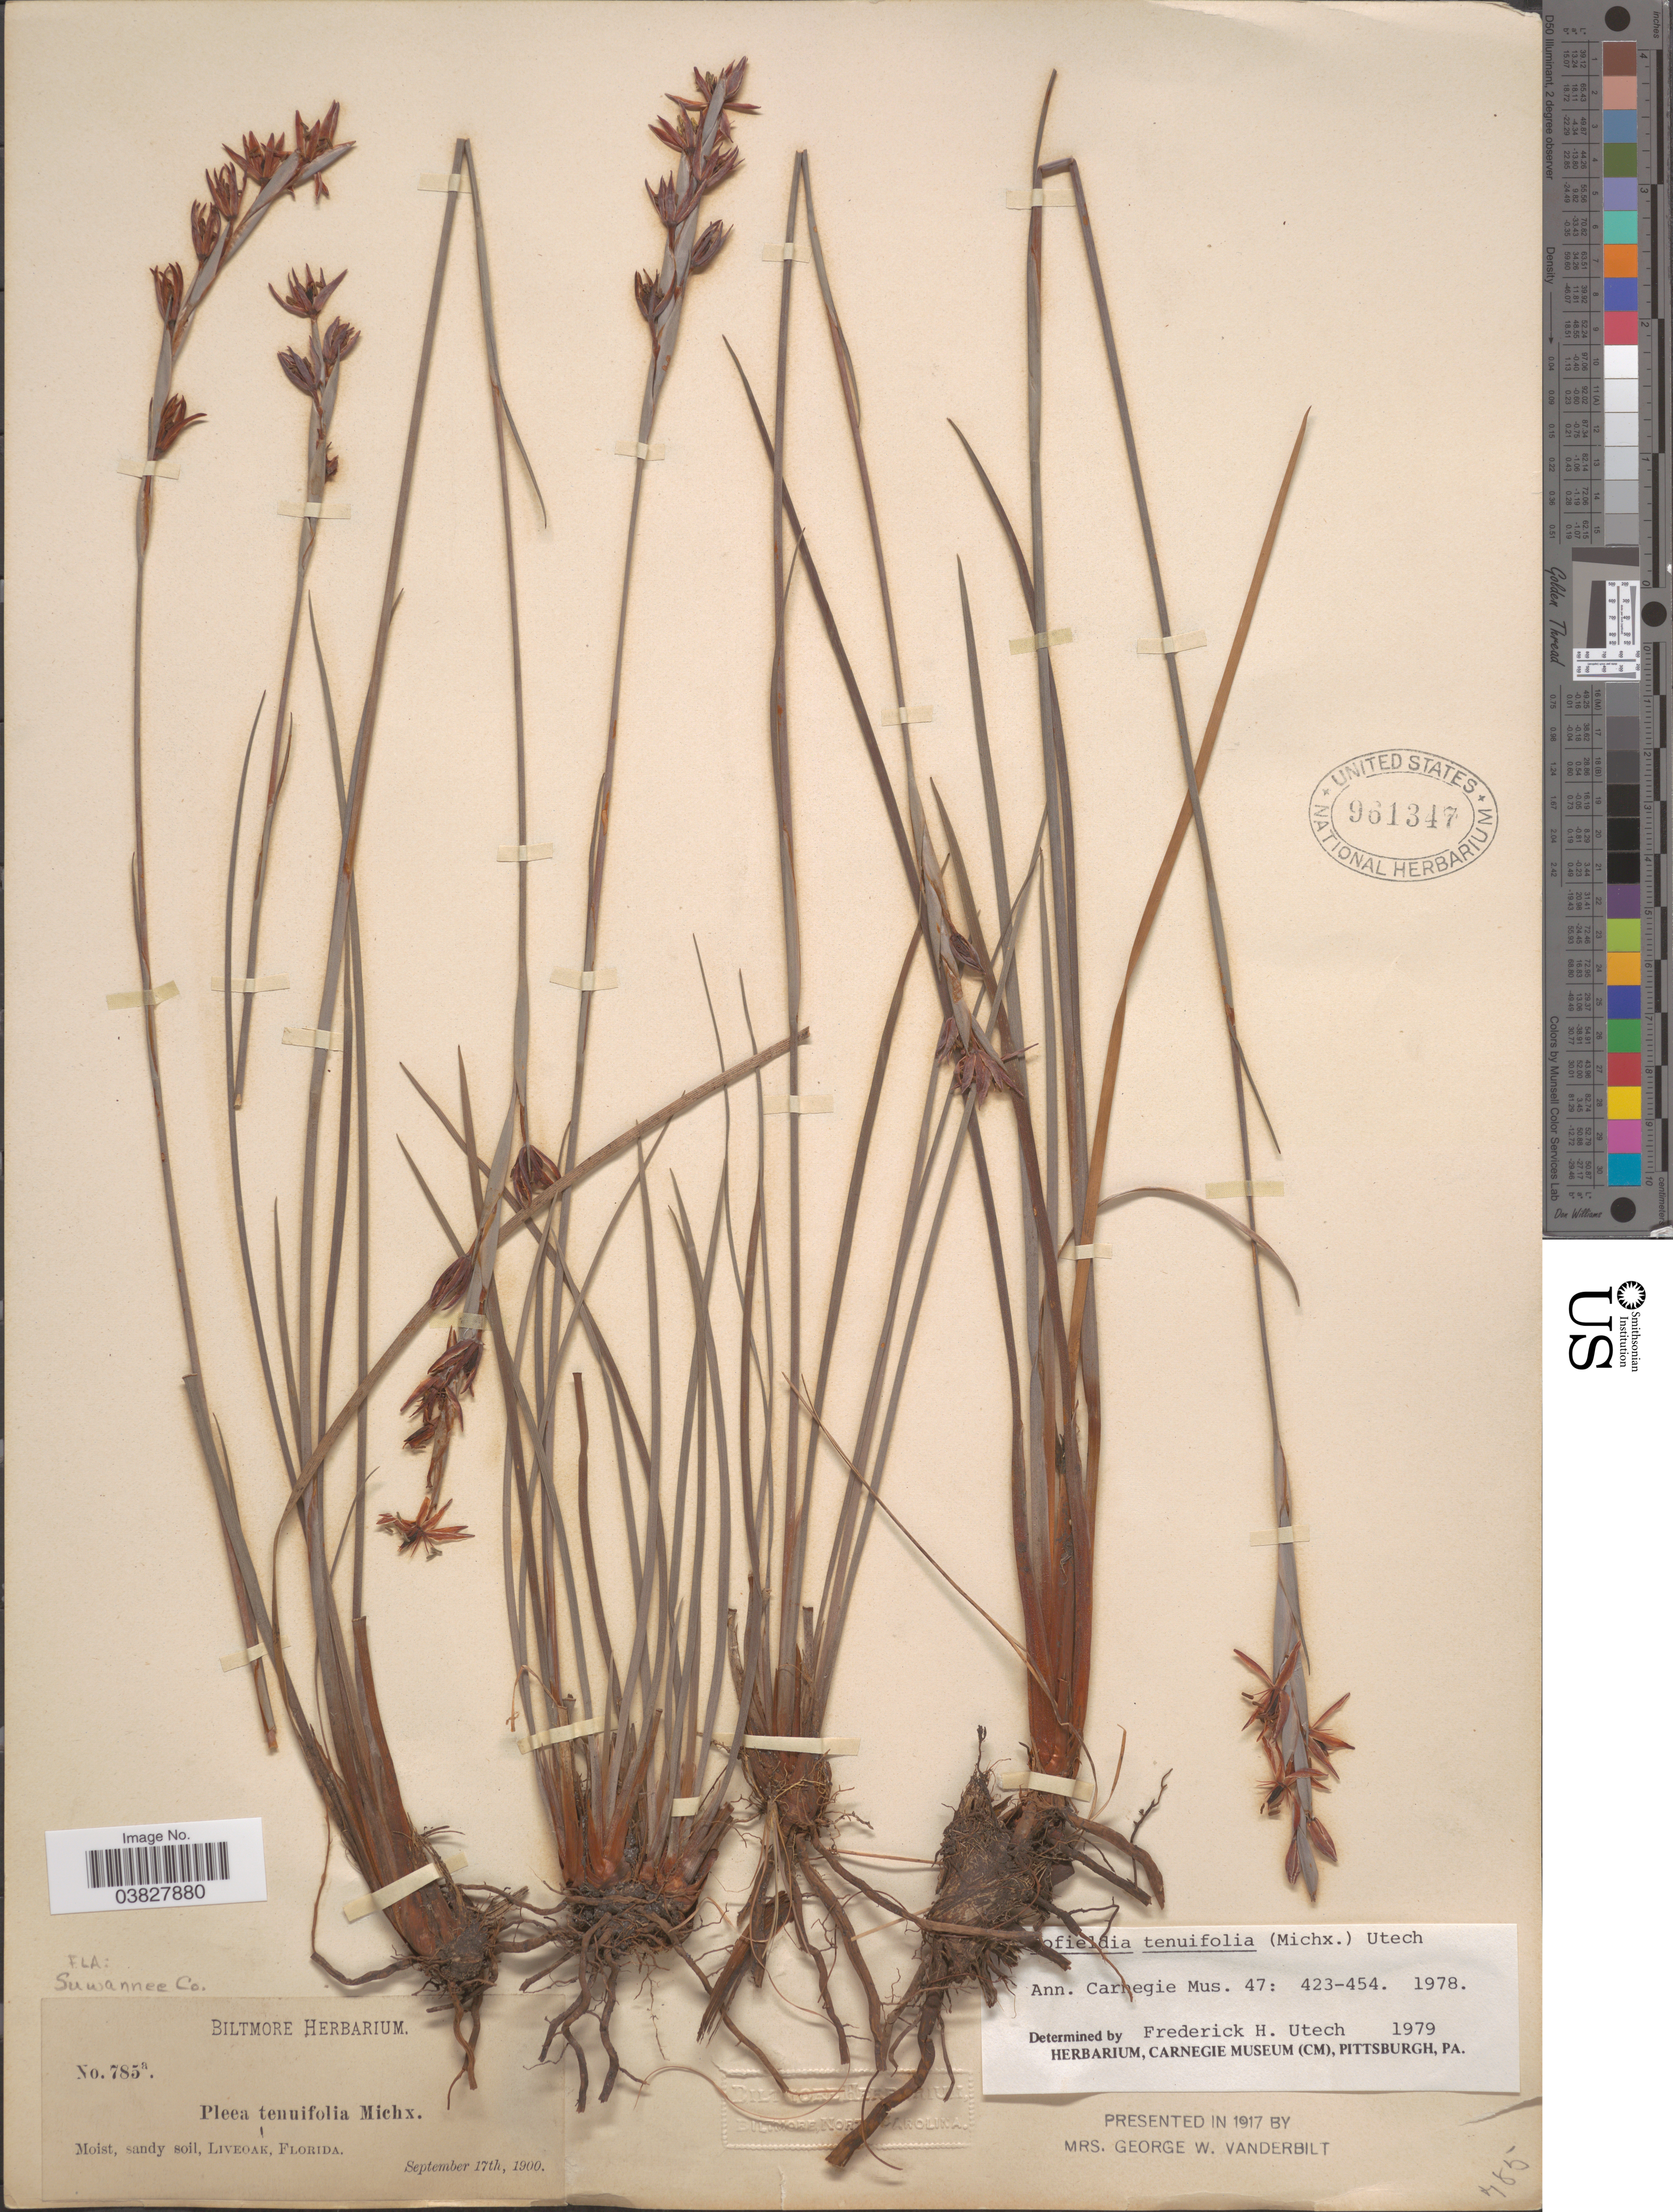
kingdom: Plantae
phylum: Tracheophyta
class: Liliopsida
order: Alismatales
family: Tofieldiaceae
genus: Pleea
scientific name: Pleea tenuifolia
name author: Michx.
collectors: ex herb. Biltmore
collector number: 785a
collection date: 1900-09-17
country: United States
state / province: Florida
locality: Liveoak.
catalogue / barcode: US 961347